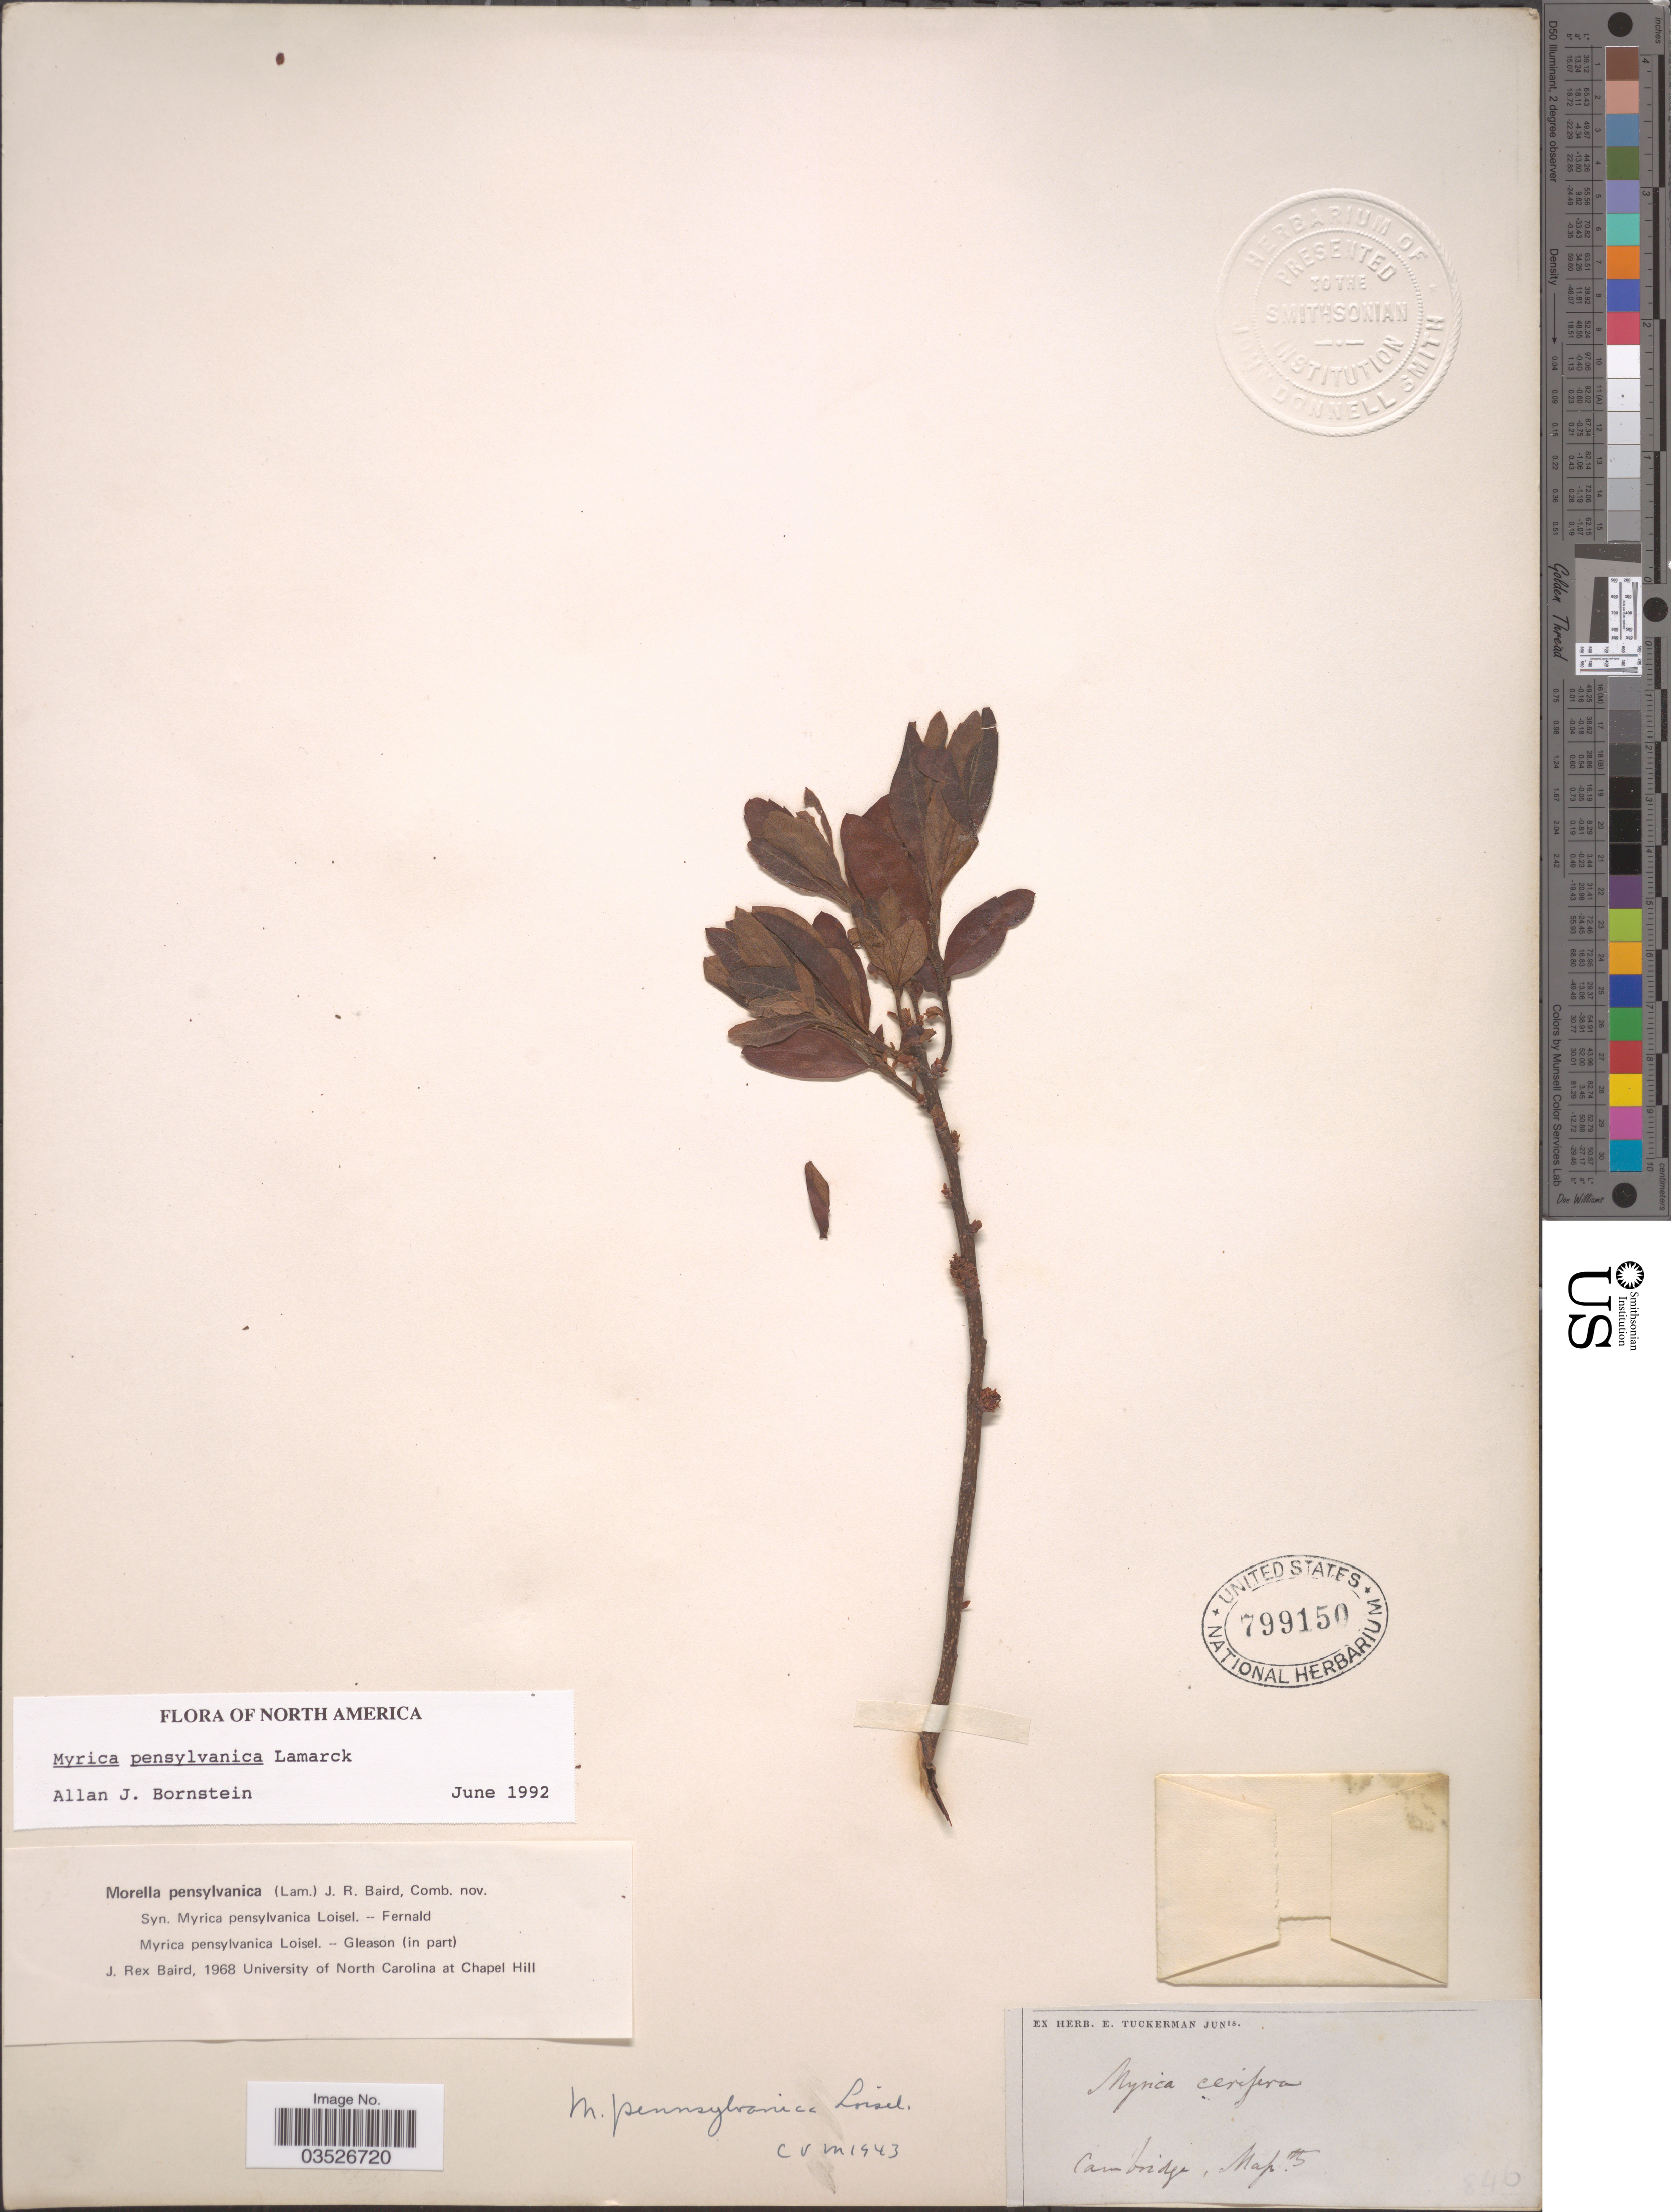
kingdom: Plantae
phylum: Tracheophyta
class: Magnoliopsida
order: Fagales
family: Myricaceae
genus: Morella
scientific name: Morella pensylvanica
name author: (Mirb.) Kartesz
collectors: ex herb. E. Tuckerman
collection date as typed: Transcribed d/m/y: /6/18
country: United States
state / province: Massachusetts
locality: Cambridge.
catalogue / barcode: US 799150